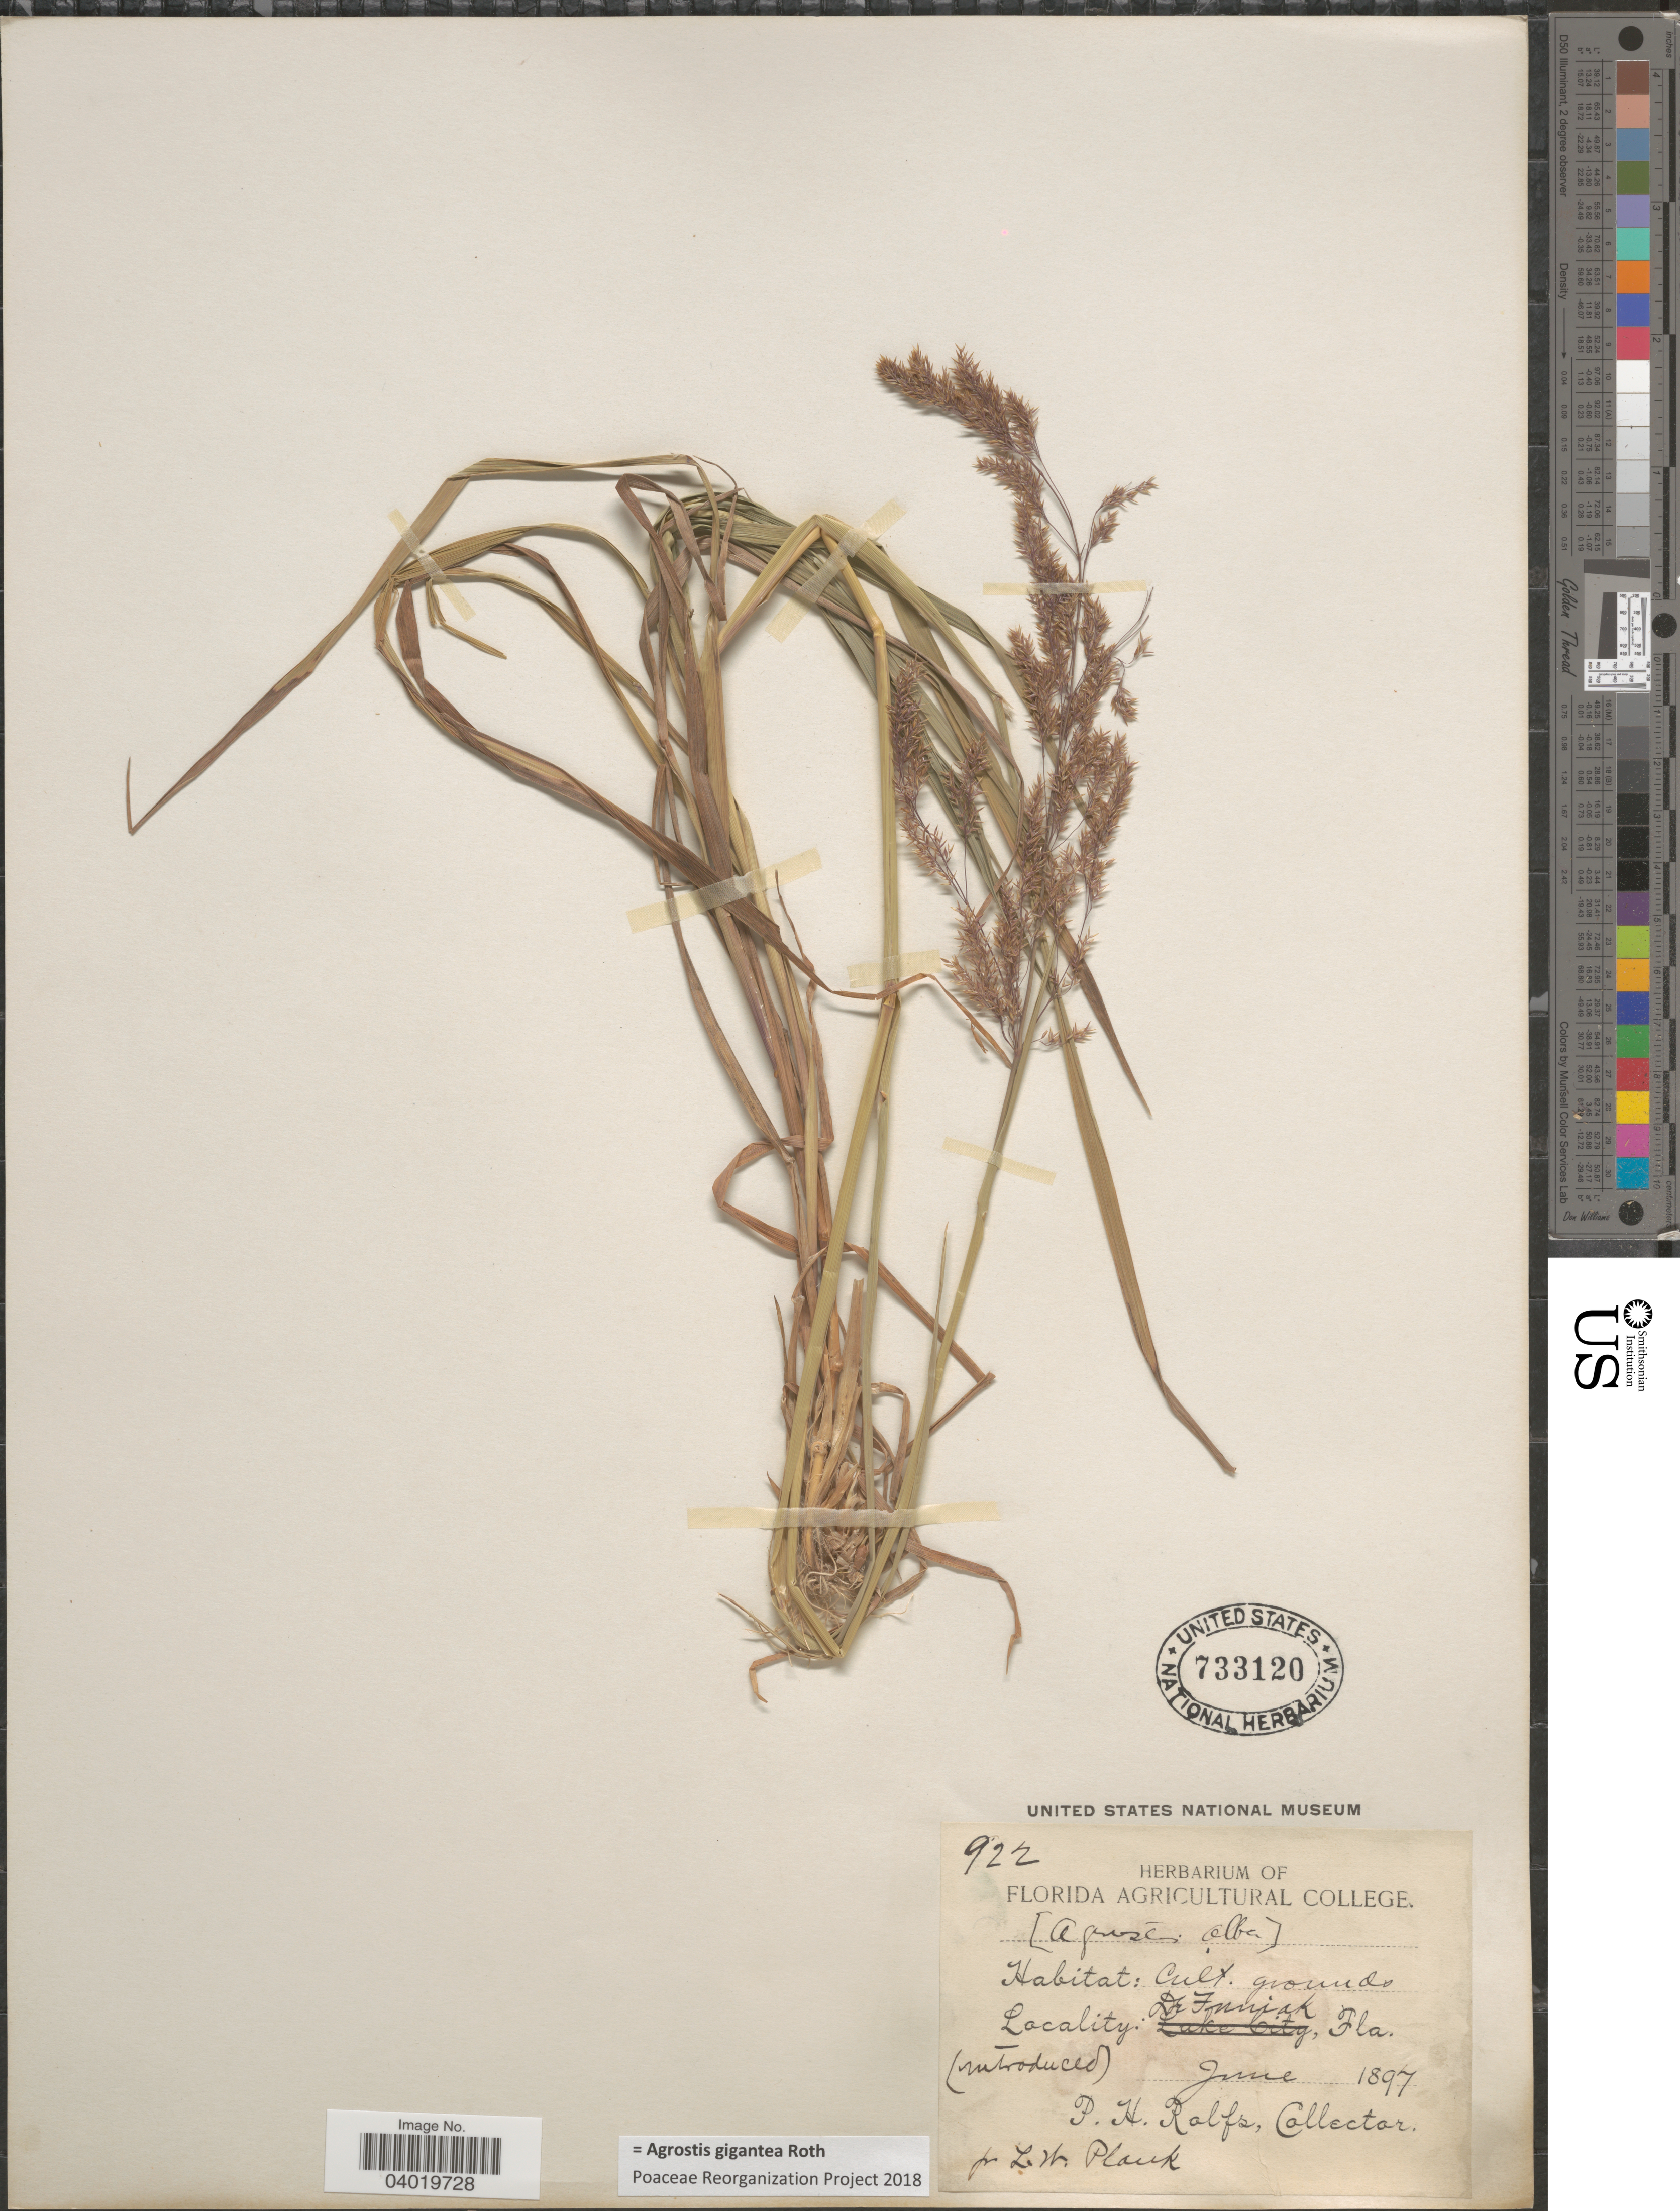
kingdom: Plantae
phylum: Tracheophyta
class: Liliopsida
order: Poales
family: Poaceae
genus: Agrostis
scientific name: Agrostis gigantea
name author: Roth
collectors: P. H. Rolfs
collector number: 922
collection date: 1897-06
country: United States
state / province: Florida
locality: De Funiak.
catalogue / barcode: US 733120